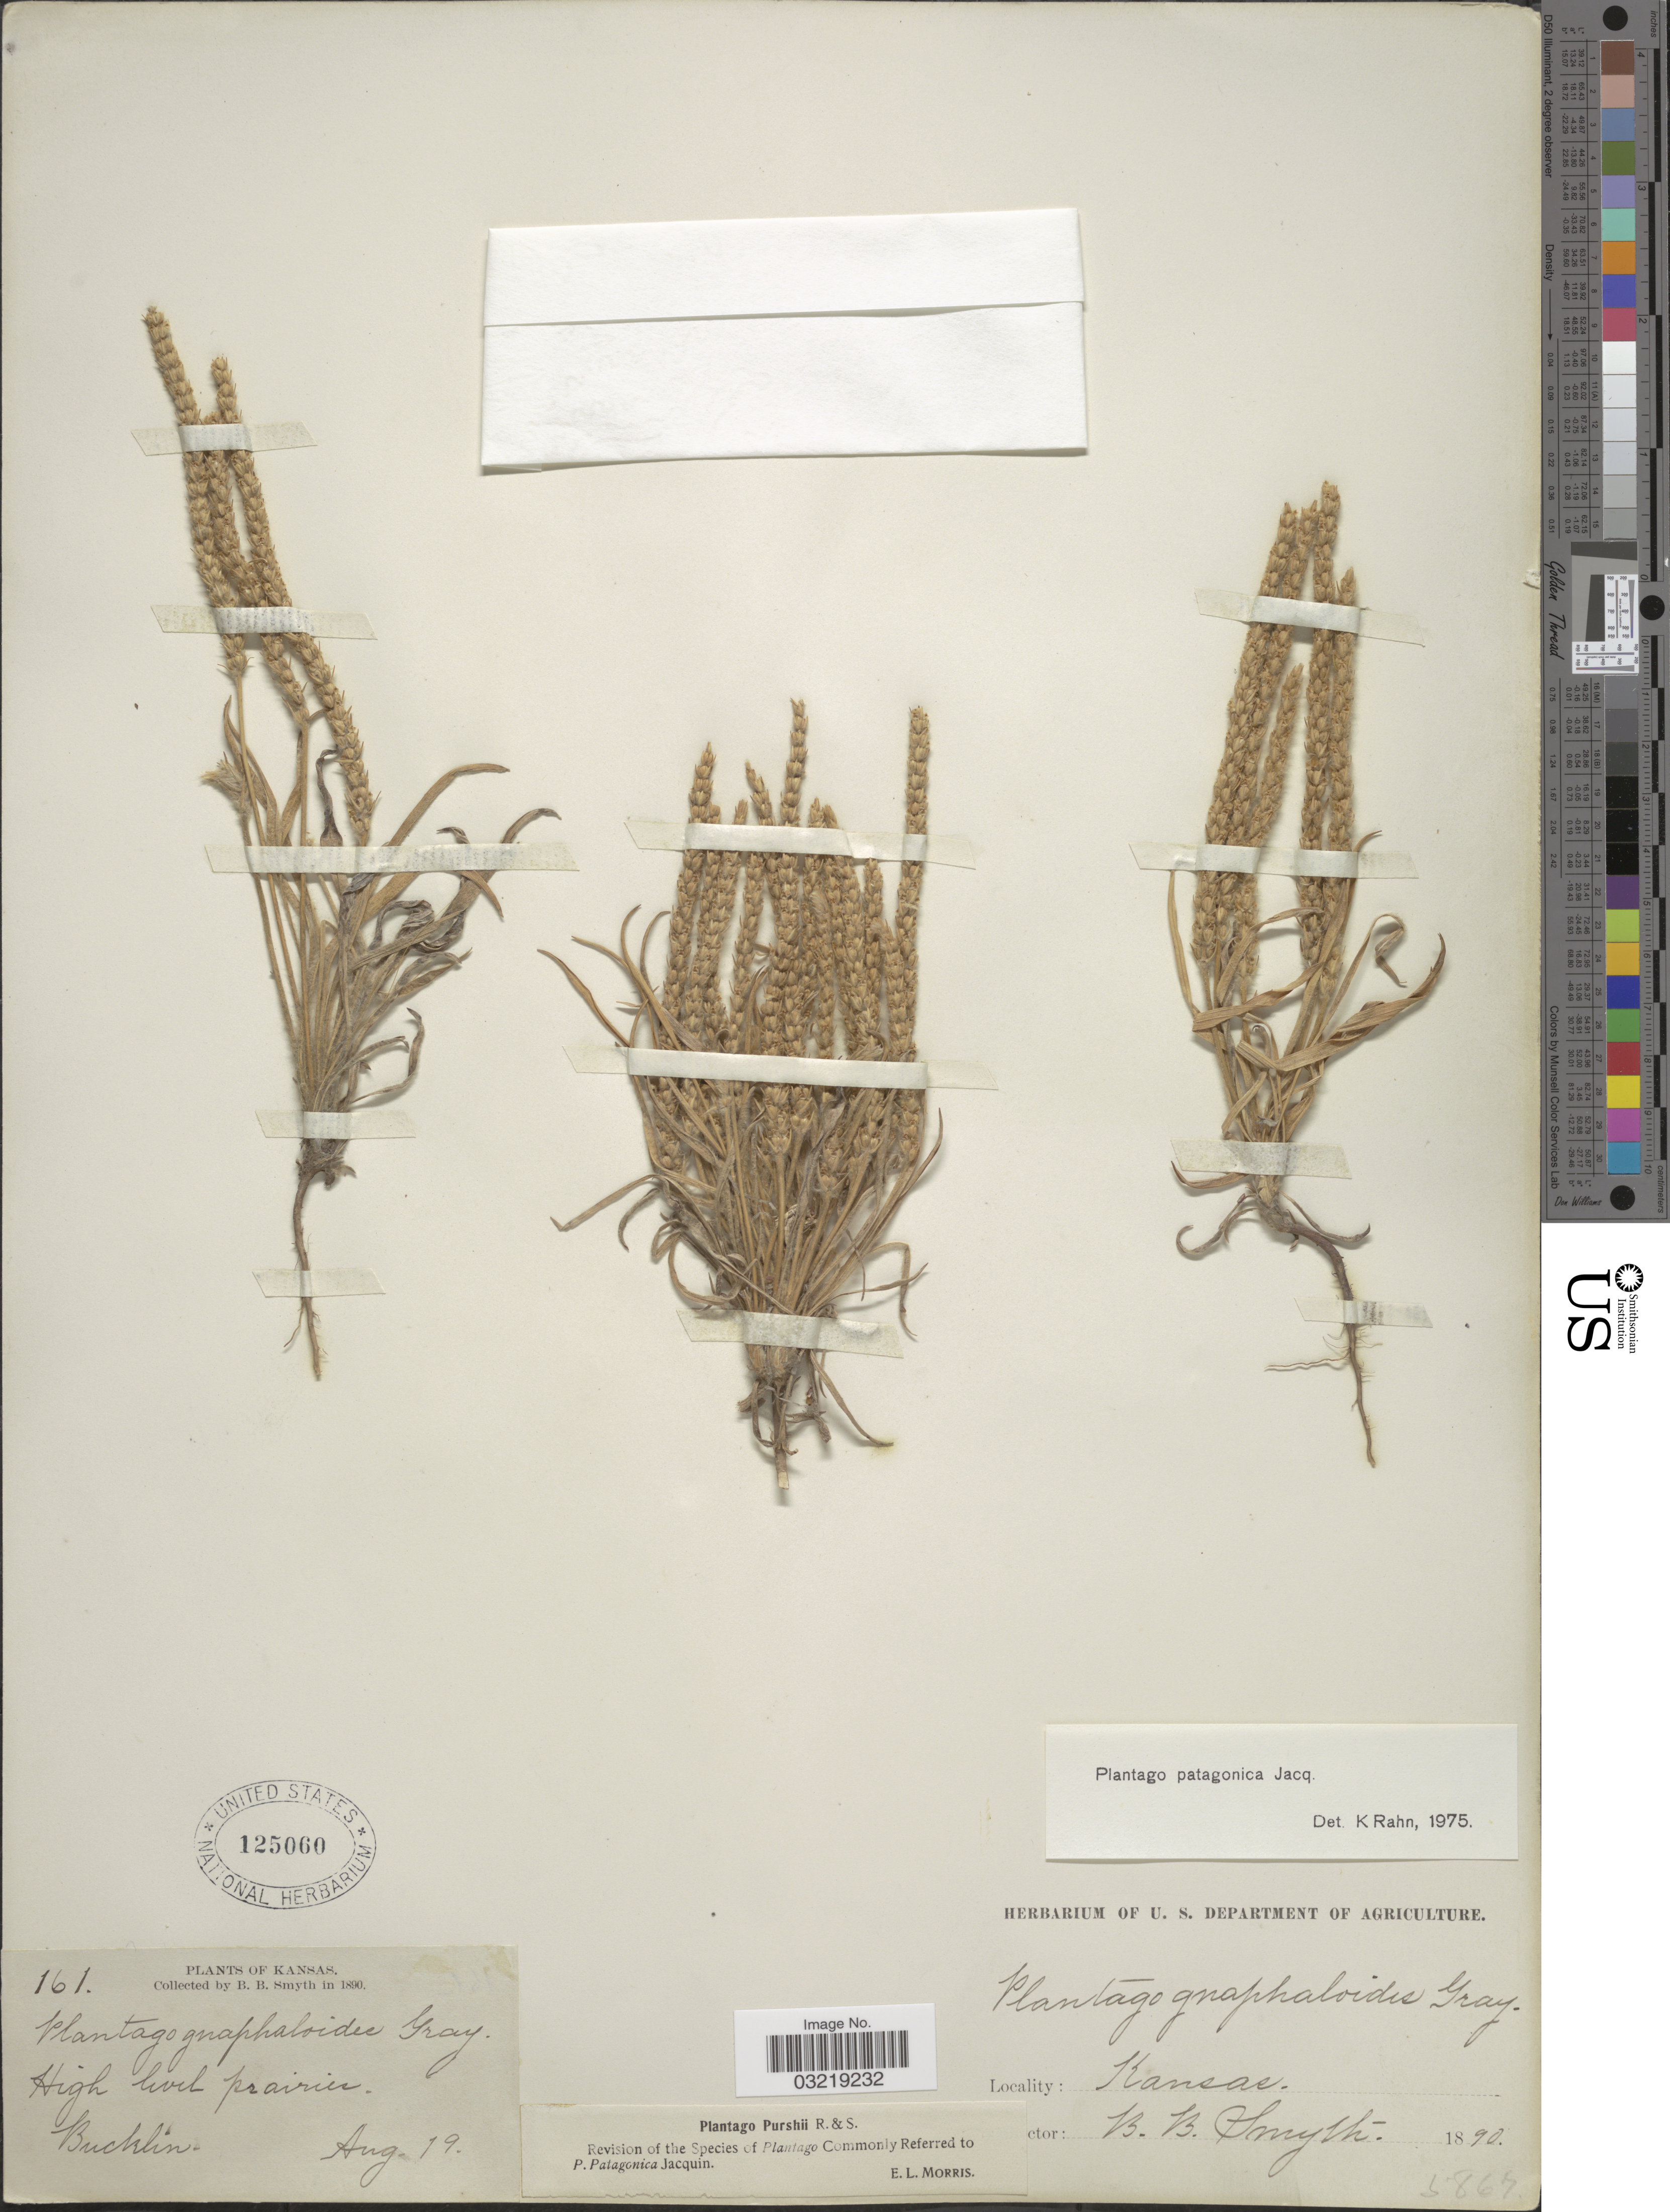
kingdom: Plantae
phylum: Tracheophyta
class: Magnoliopsida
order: Lamiales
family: Plantaginaceae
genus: Plantago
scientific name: Plantago patagonica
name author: Jacq.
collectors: B. Smyth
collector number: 161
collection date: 1890-08-19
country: United States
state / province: Kansas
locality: Bucklin.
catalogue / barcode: US 125060